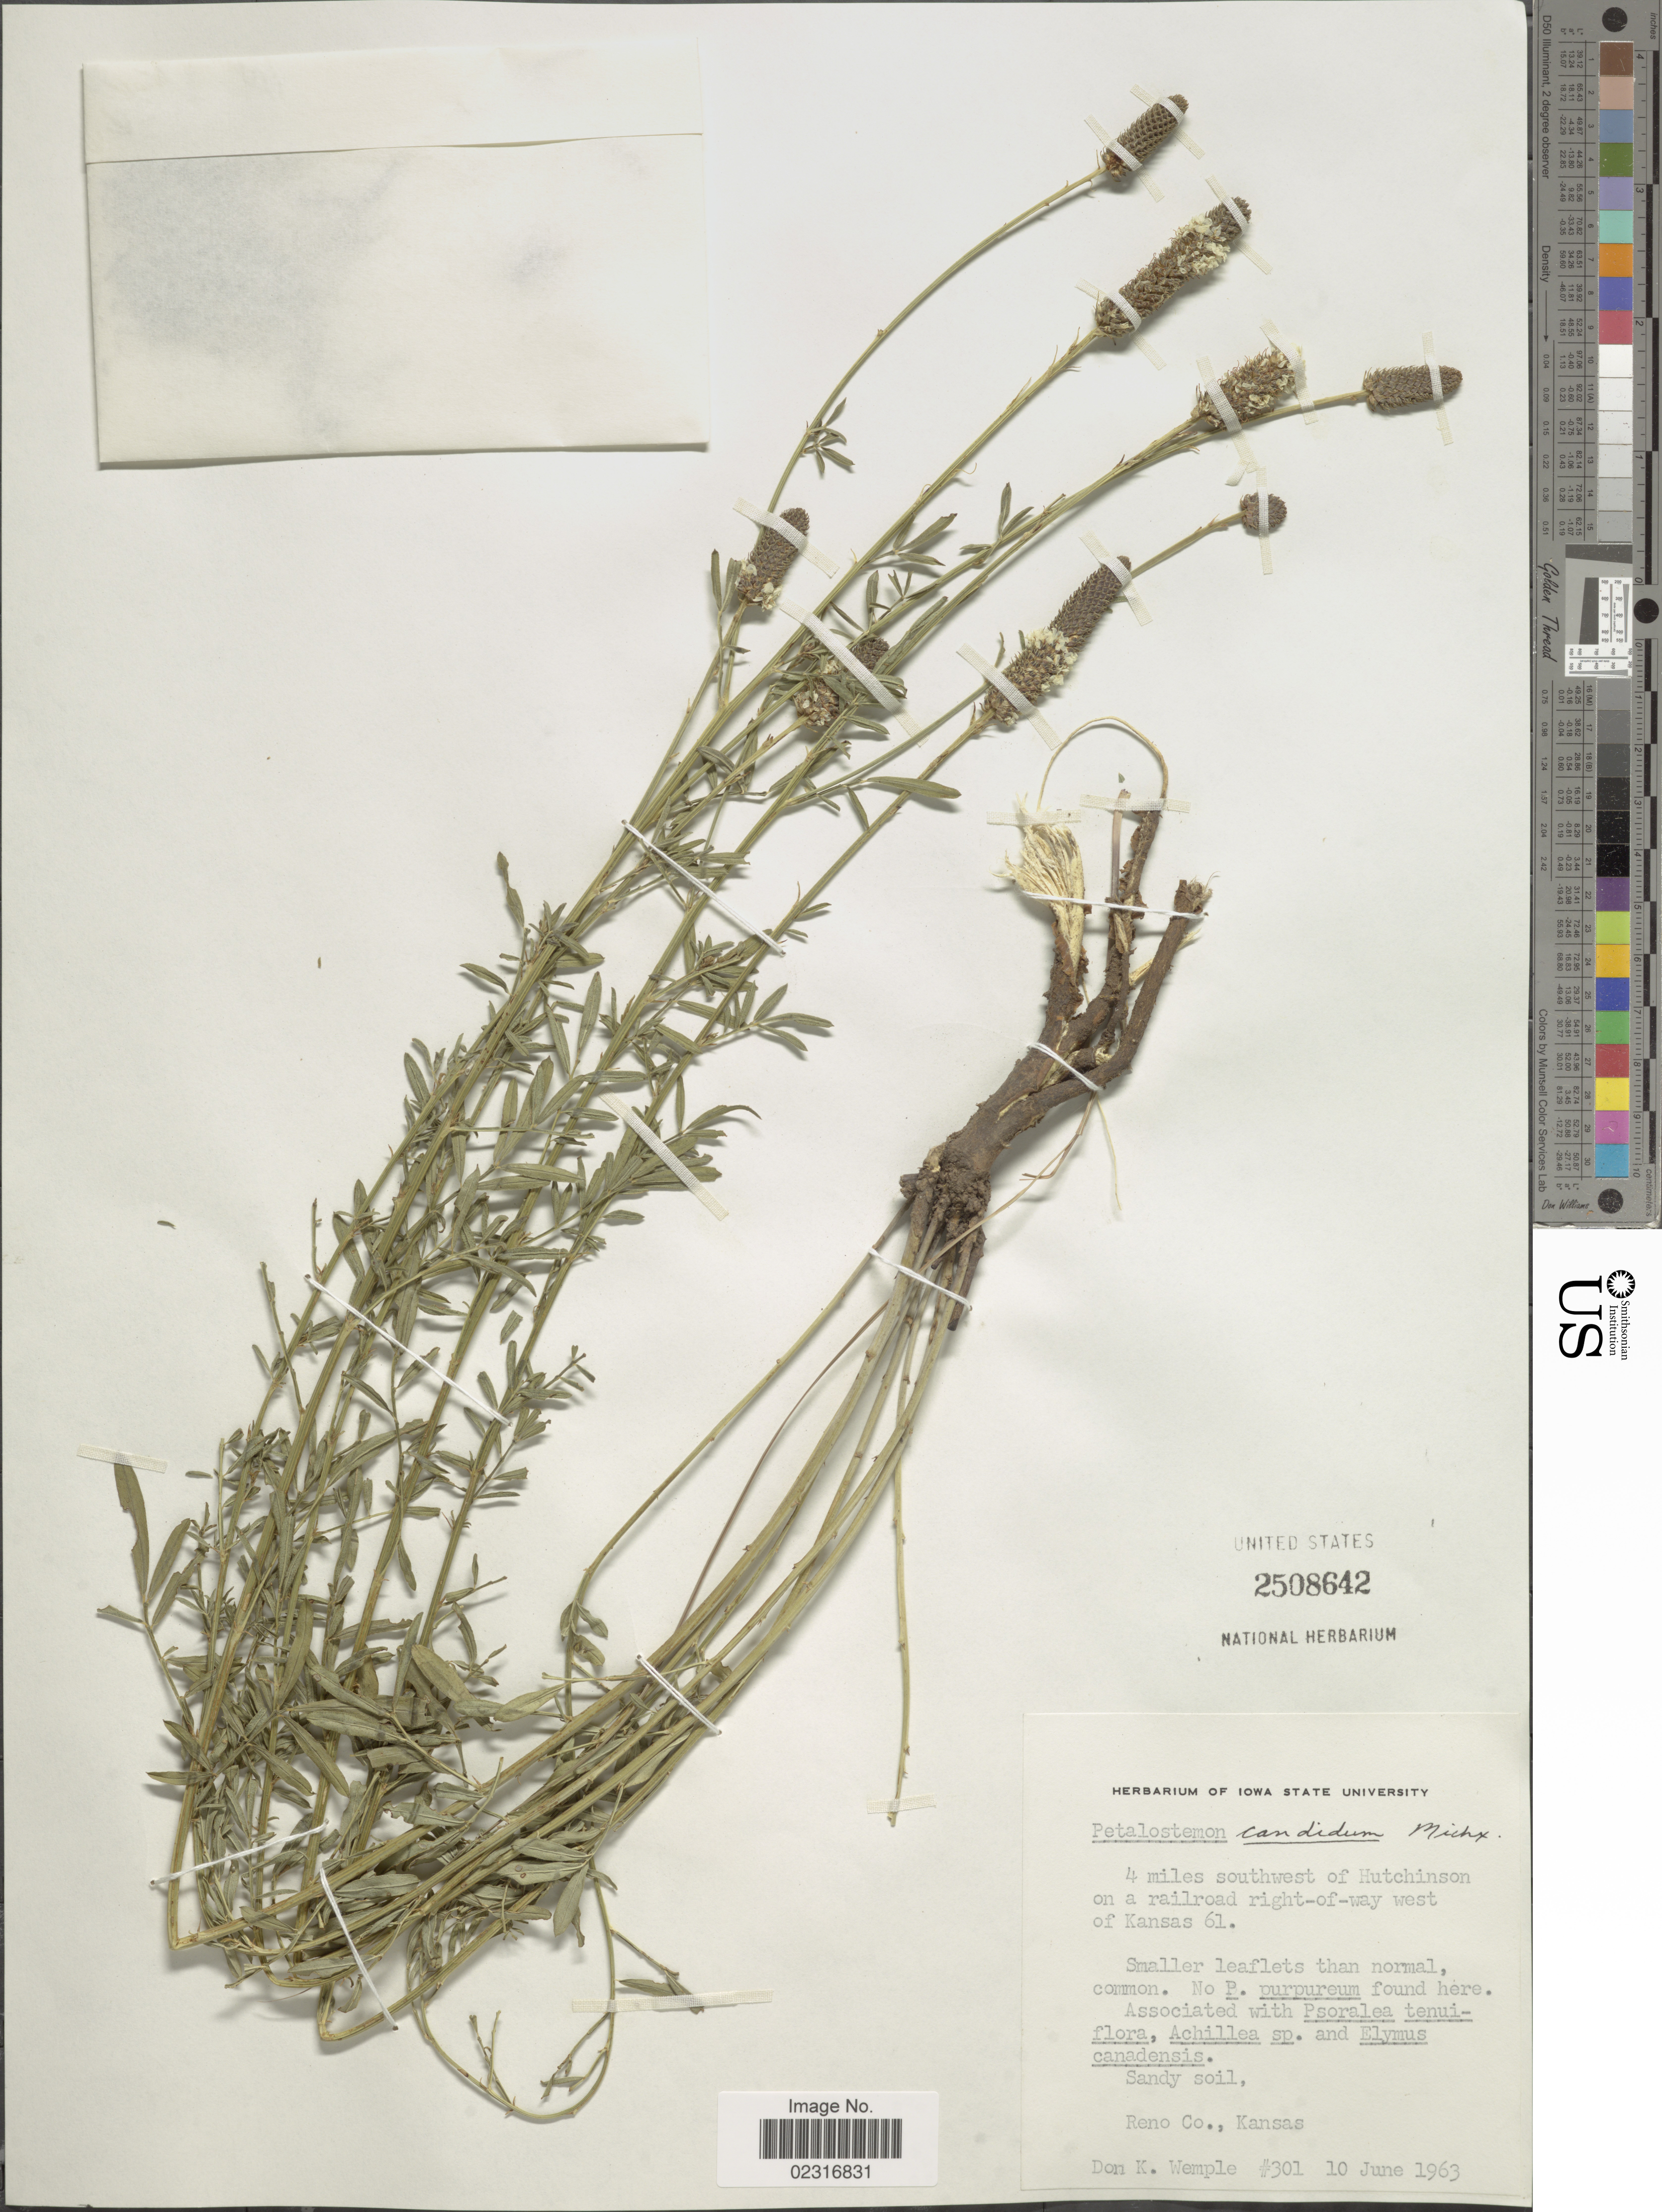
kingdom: Plantae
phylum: Tracheophyta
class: Magnoliopsida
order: Fabales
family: Fabaceae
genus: Dalea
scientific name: Dalea candida var. candida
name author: Michx. ex Willd.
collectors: D. Wemple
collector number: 301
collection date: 1963-06-10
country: United States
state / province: Kansas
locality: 4 miles southwest of Hutchinson on a railroad right-of-way west of Kansas 61. Reno Co.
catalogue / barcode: US 2508642